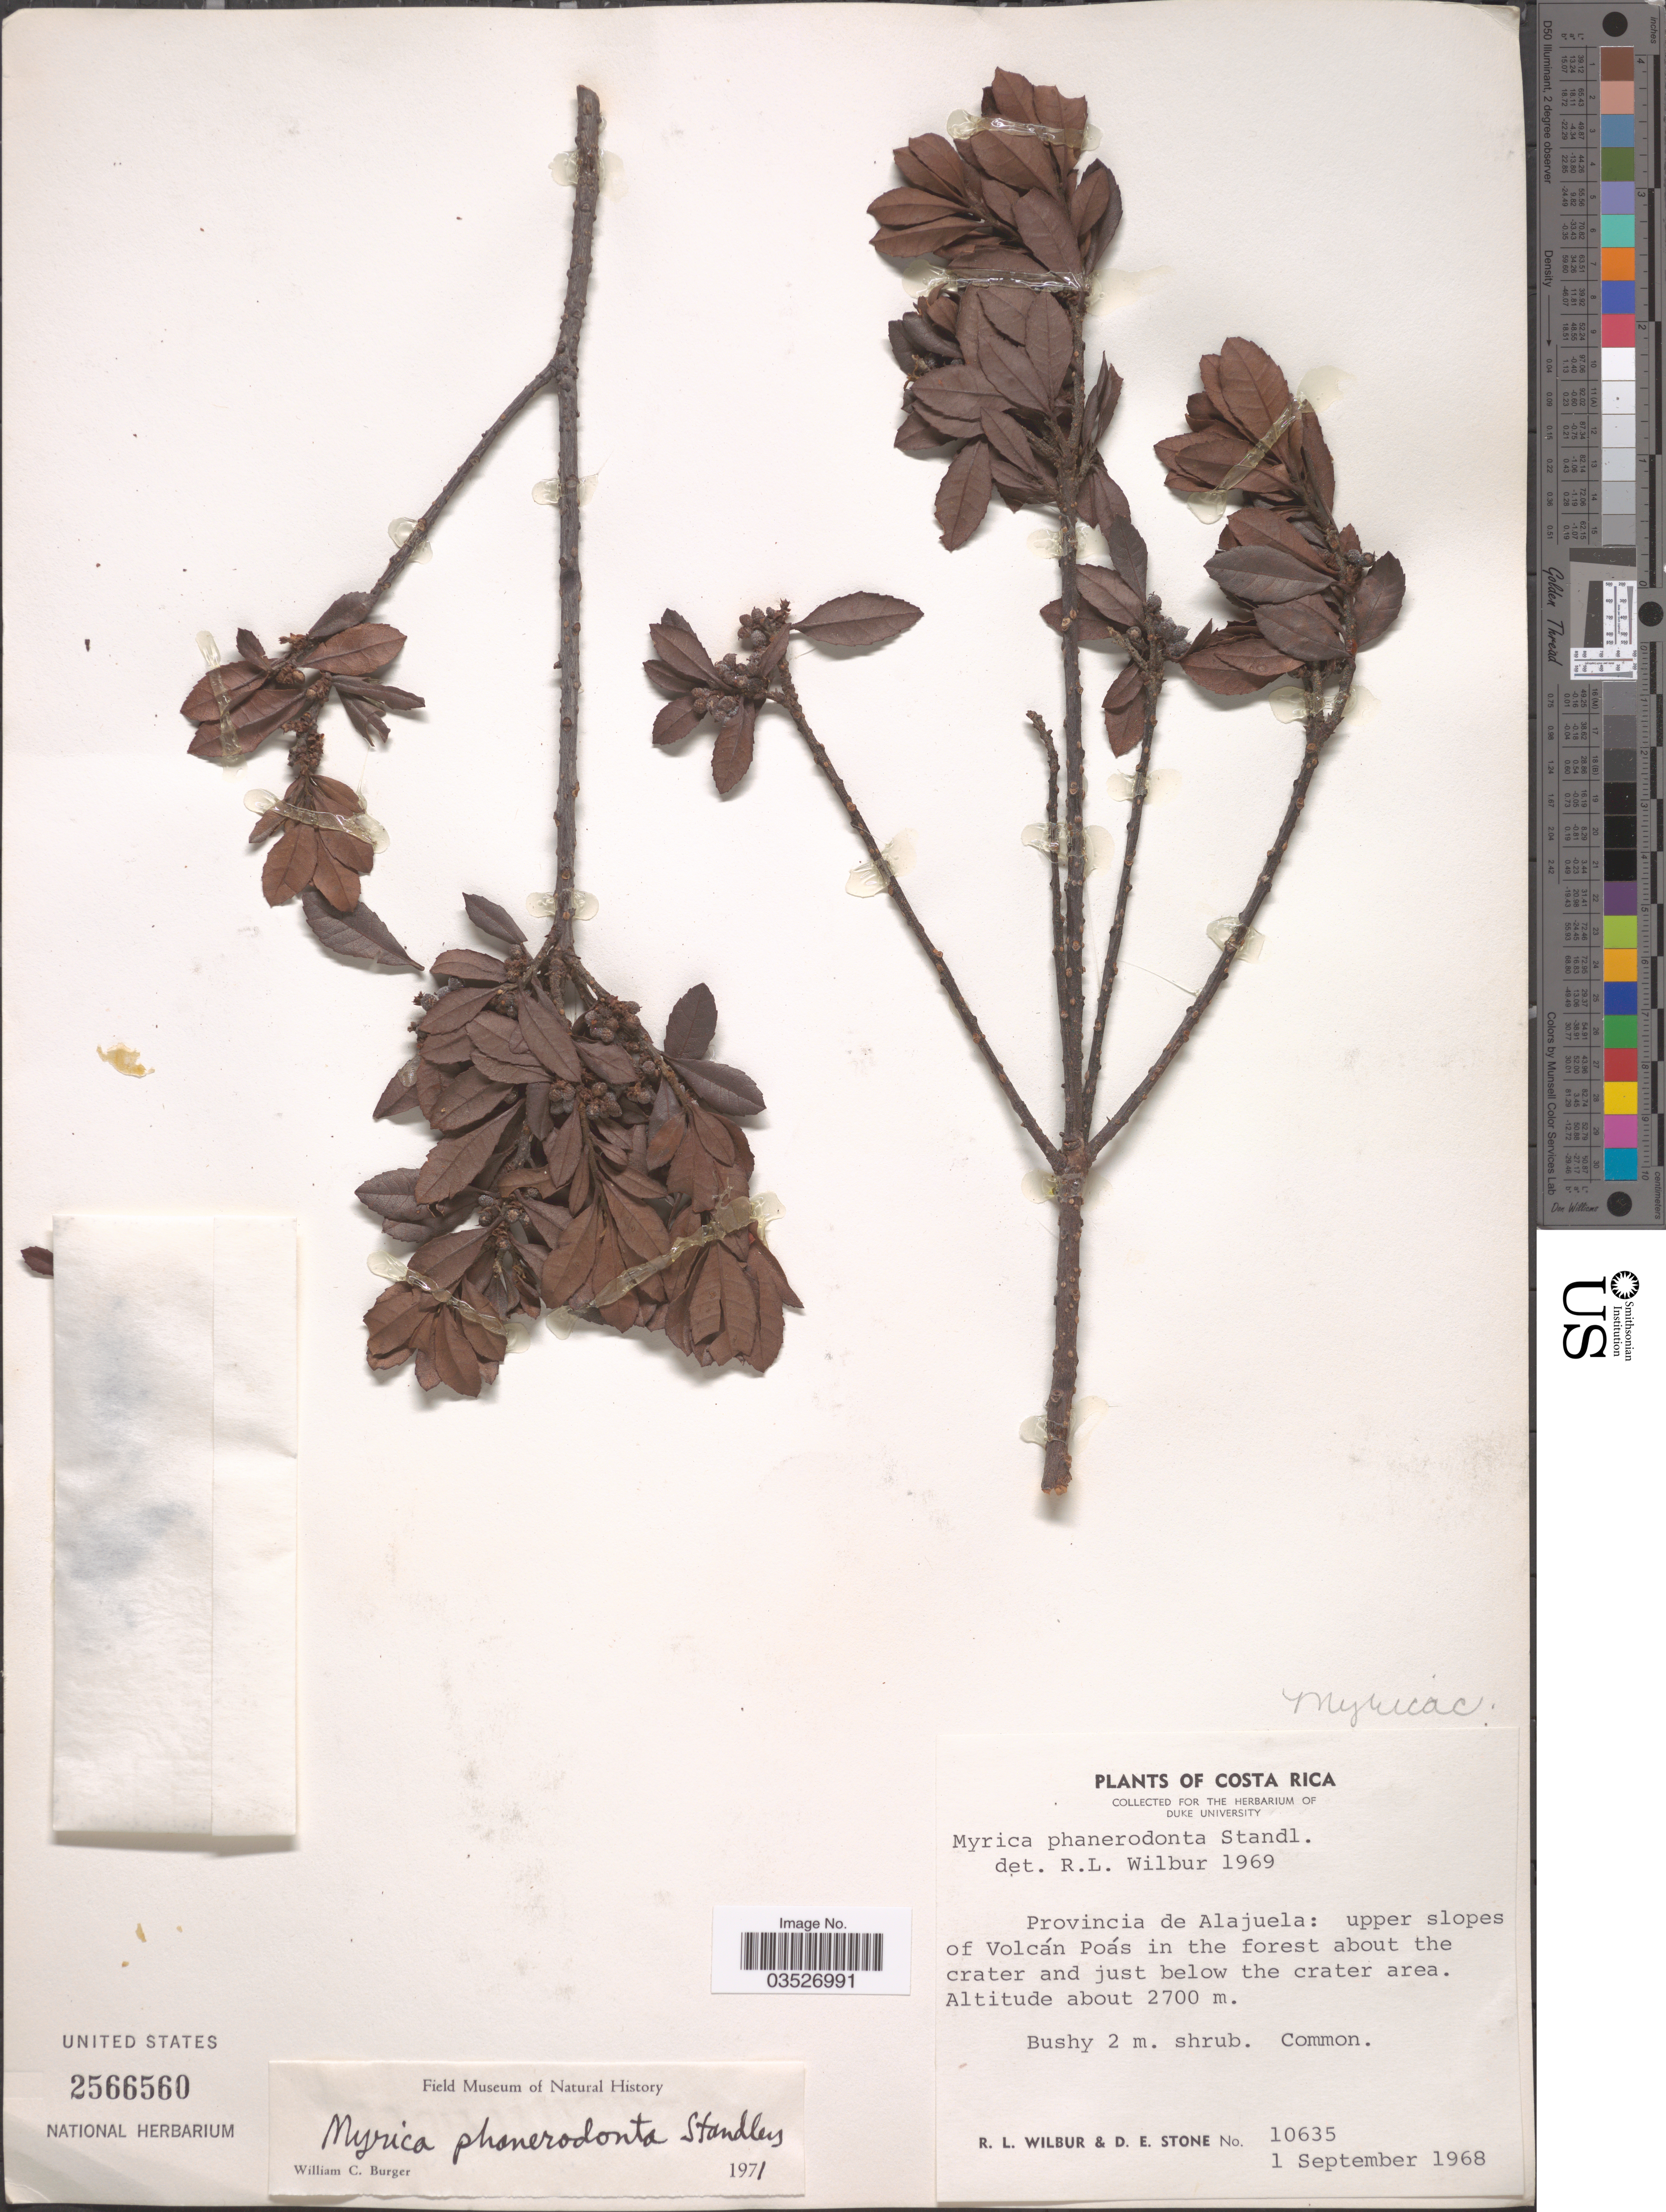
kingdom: Plantae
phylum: Tracheophyta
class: Magnoliopsida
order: Fagales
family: Myricaceae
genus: Morella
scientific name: Morella phanerodonta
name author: (Standl.) Wilbur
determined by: Strong, M. T., (US), Smithsonian Institution - National Museum of Natural History (UNITED STATES)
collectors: R. L. Wilbur & D. E. Stone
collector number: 10635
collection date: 1968-09-01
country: Costa Rica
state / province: Alajuela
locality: Upper slopes of Volcán Poás in the forest about the crater and just below the crater area.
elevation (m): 2700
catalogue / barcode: US 2566560